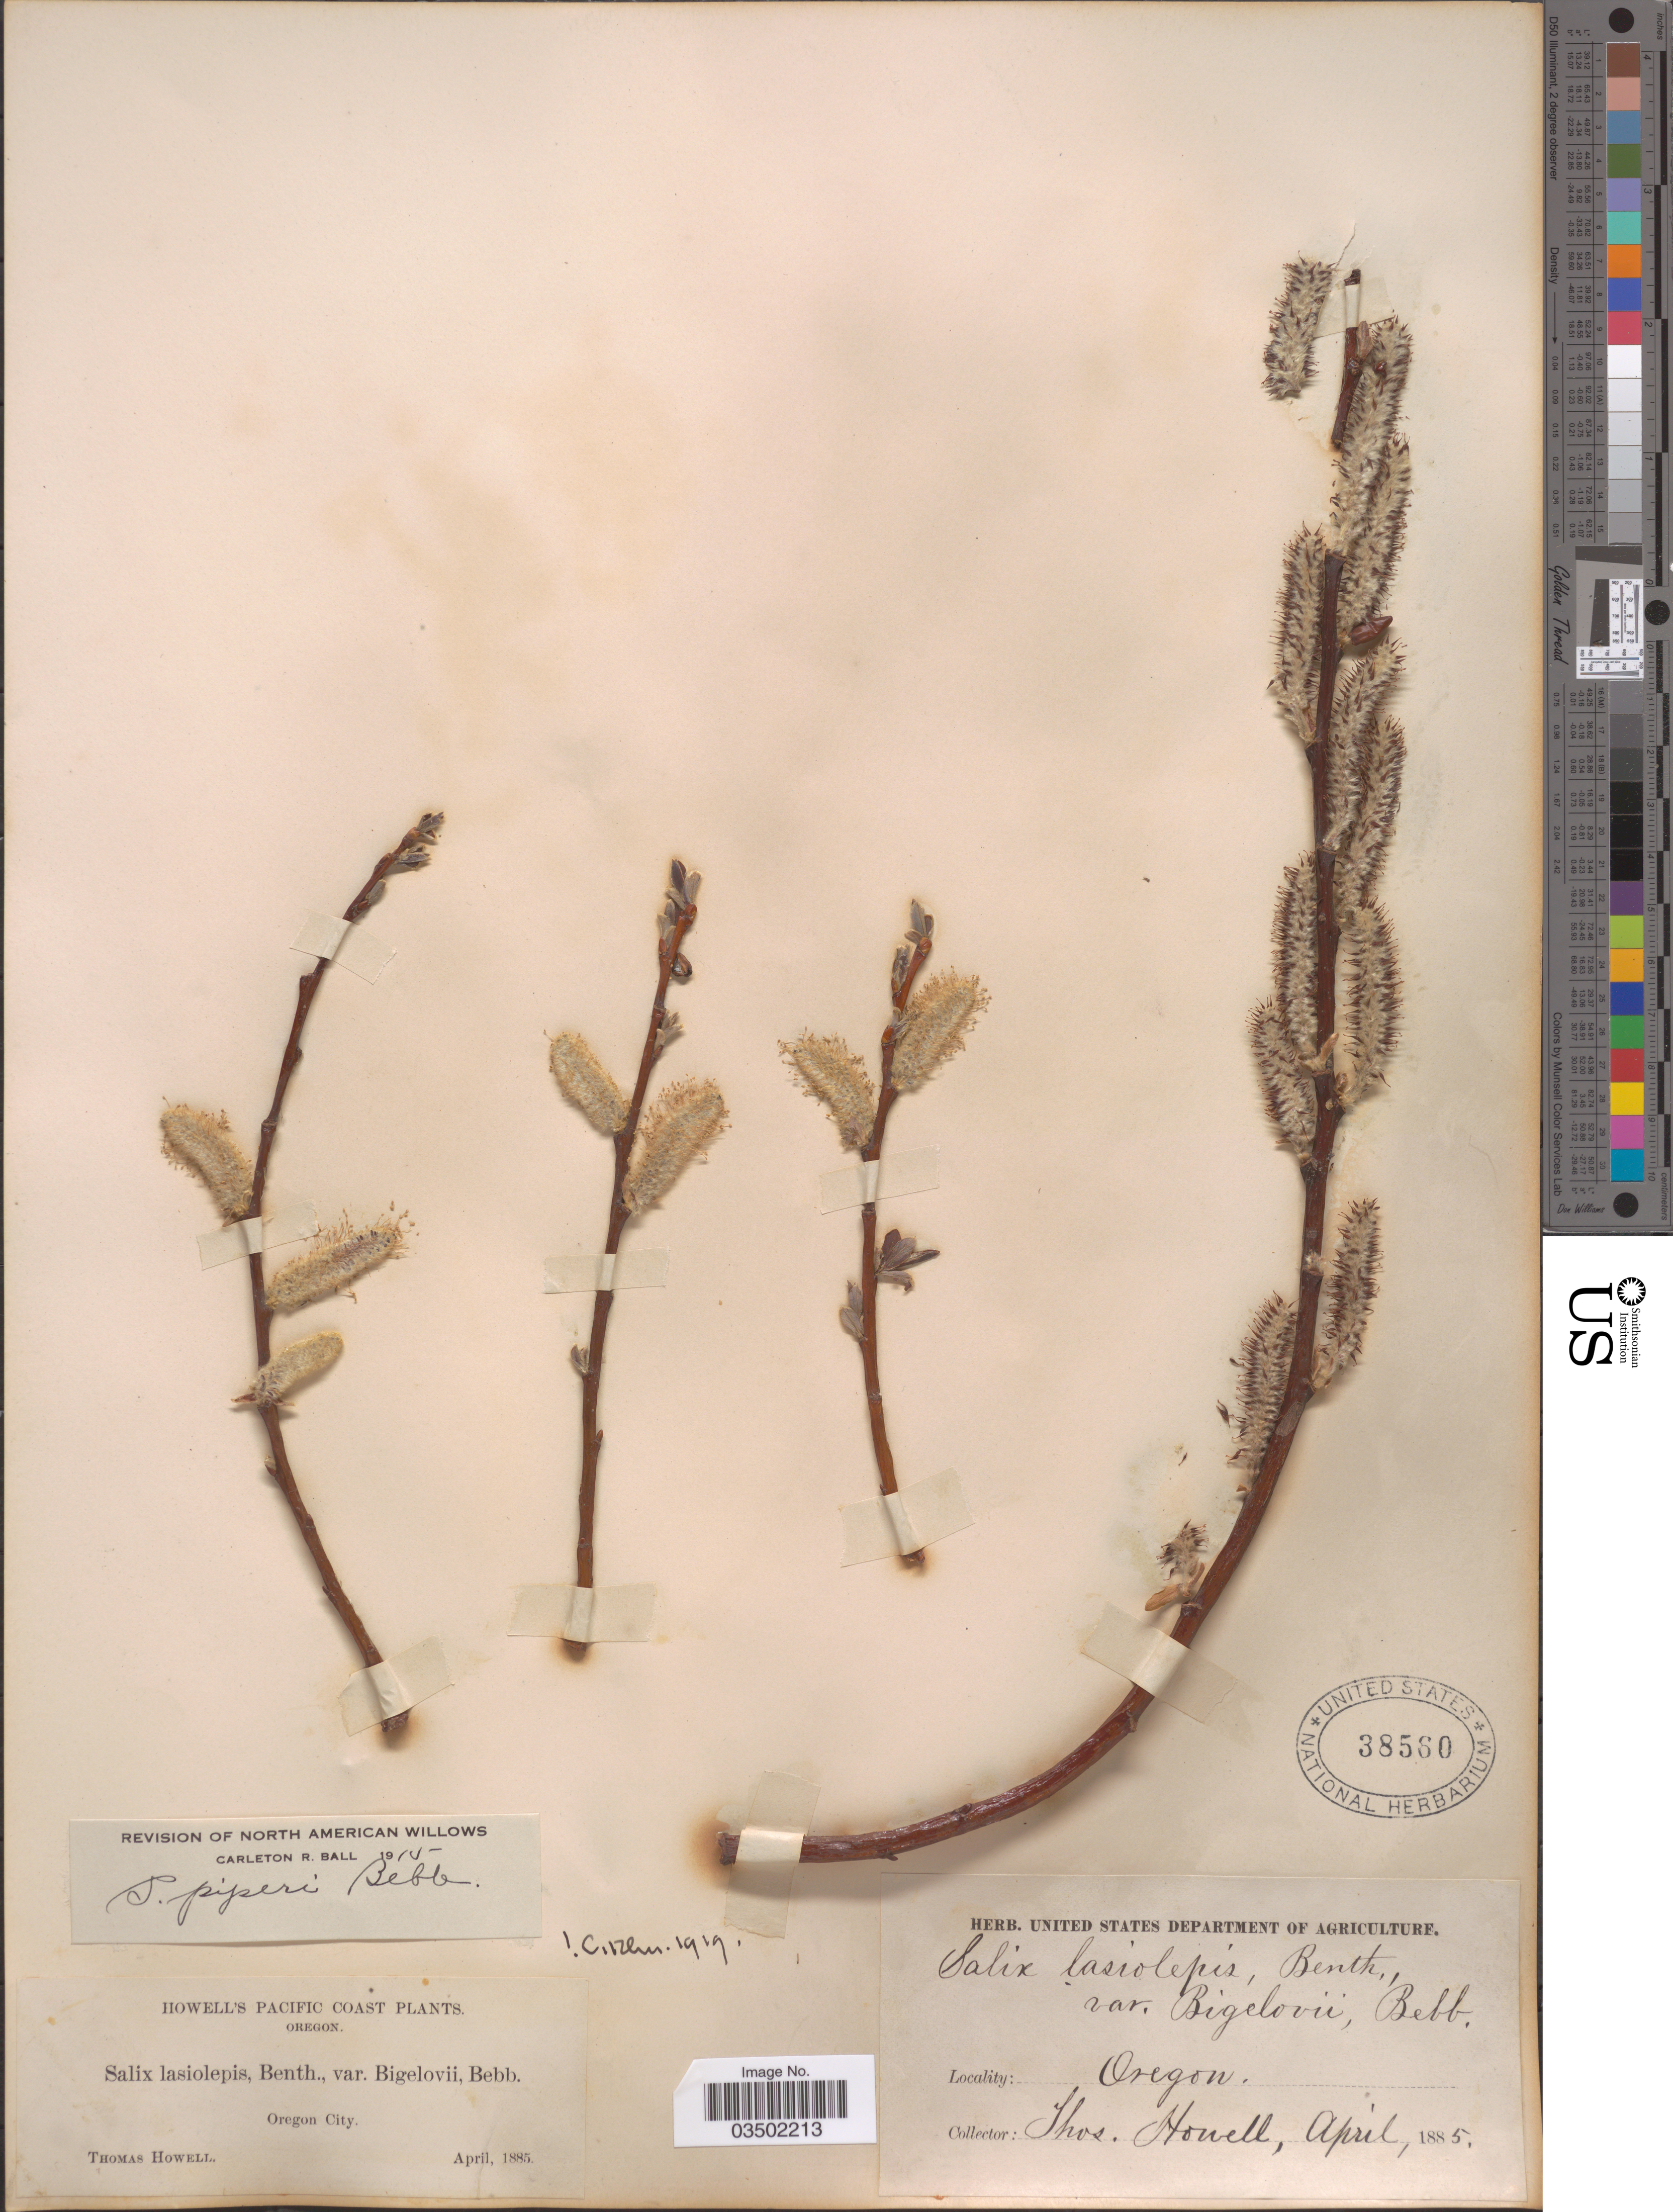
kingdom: Plantae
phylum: Tracheophyta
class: Magnoliopsida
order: Malpighiales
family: Salicaceae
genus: Salix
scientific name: Salix piperi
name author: Bebb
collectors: T. Howell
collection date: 1885-04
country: United States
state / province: Oregon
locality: Oregon City.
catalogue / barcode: US 38560